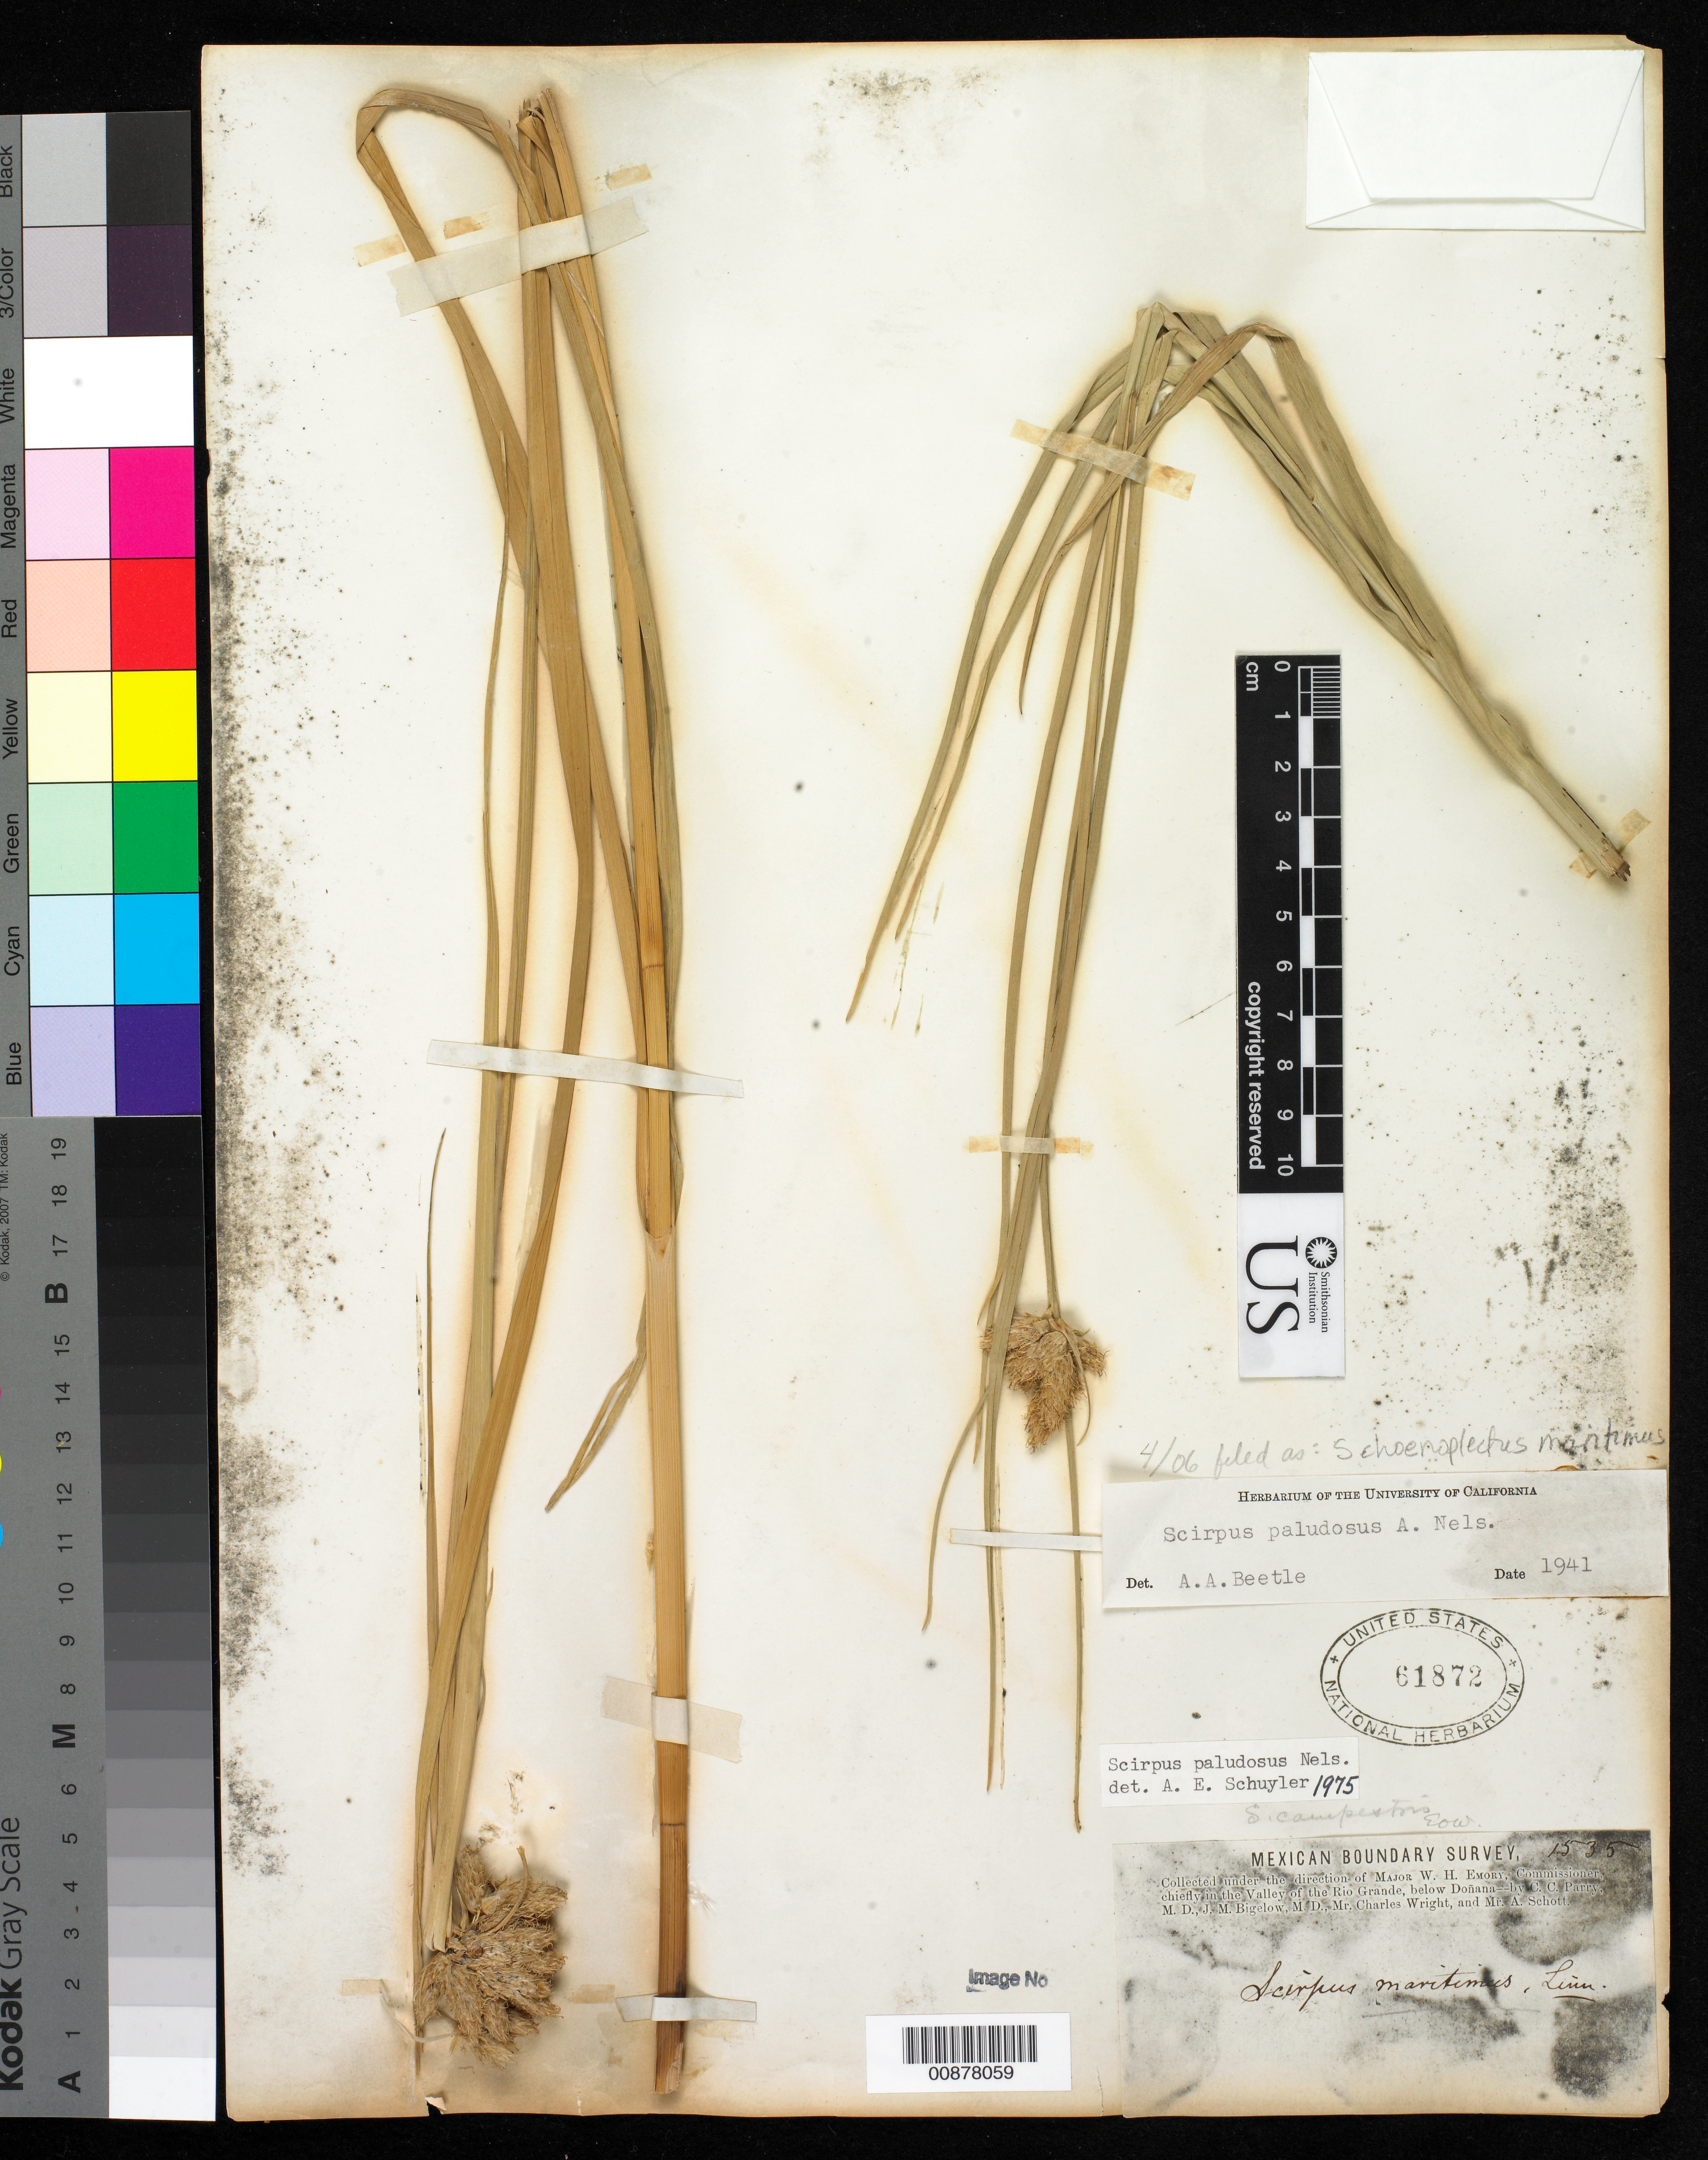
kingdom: Plantae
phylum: Tracheophyta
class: Liliopsida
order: Poales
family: Cyperaceae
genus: Bolboschoenus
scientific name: Bolboschoenus maritimus subsp. paludosus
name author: (A. Nelson) T. Koyama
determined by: Strong, M. T., (US), Smithsonian Institution - National Museum of Natural History (UNITED STATES)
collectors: C. C. Parry, J. M. Bigelow, C. Wright & A. C. V. Schott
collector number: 1535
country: United States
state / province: New Mexico / Texas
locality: Valley of the Rio Grande, below Doñana.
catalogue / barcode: US 61872